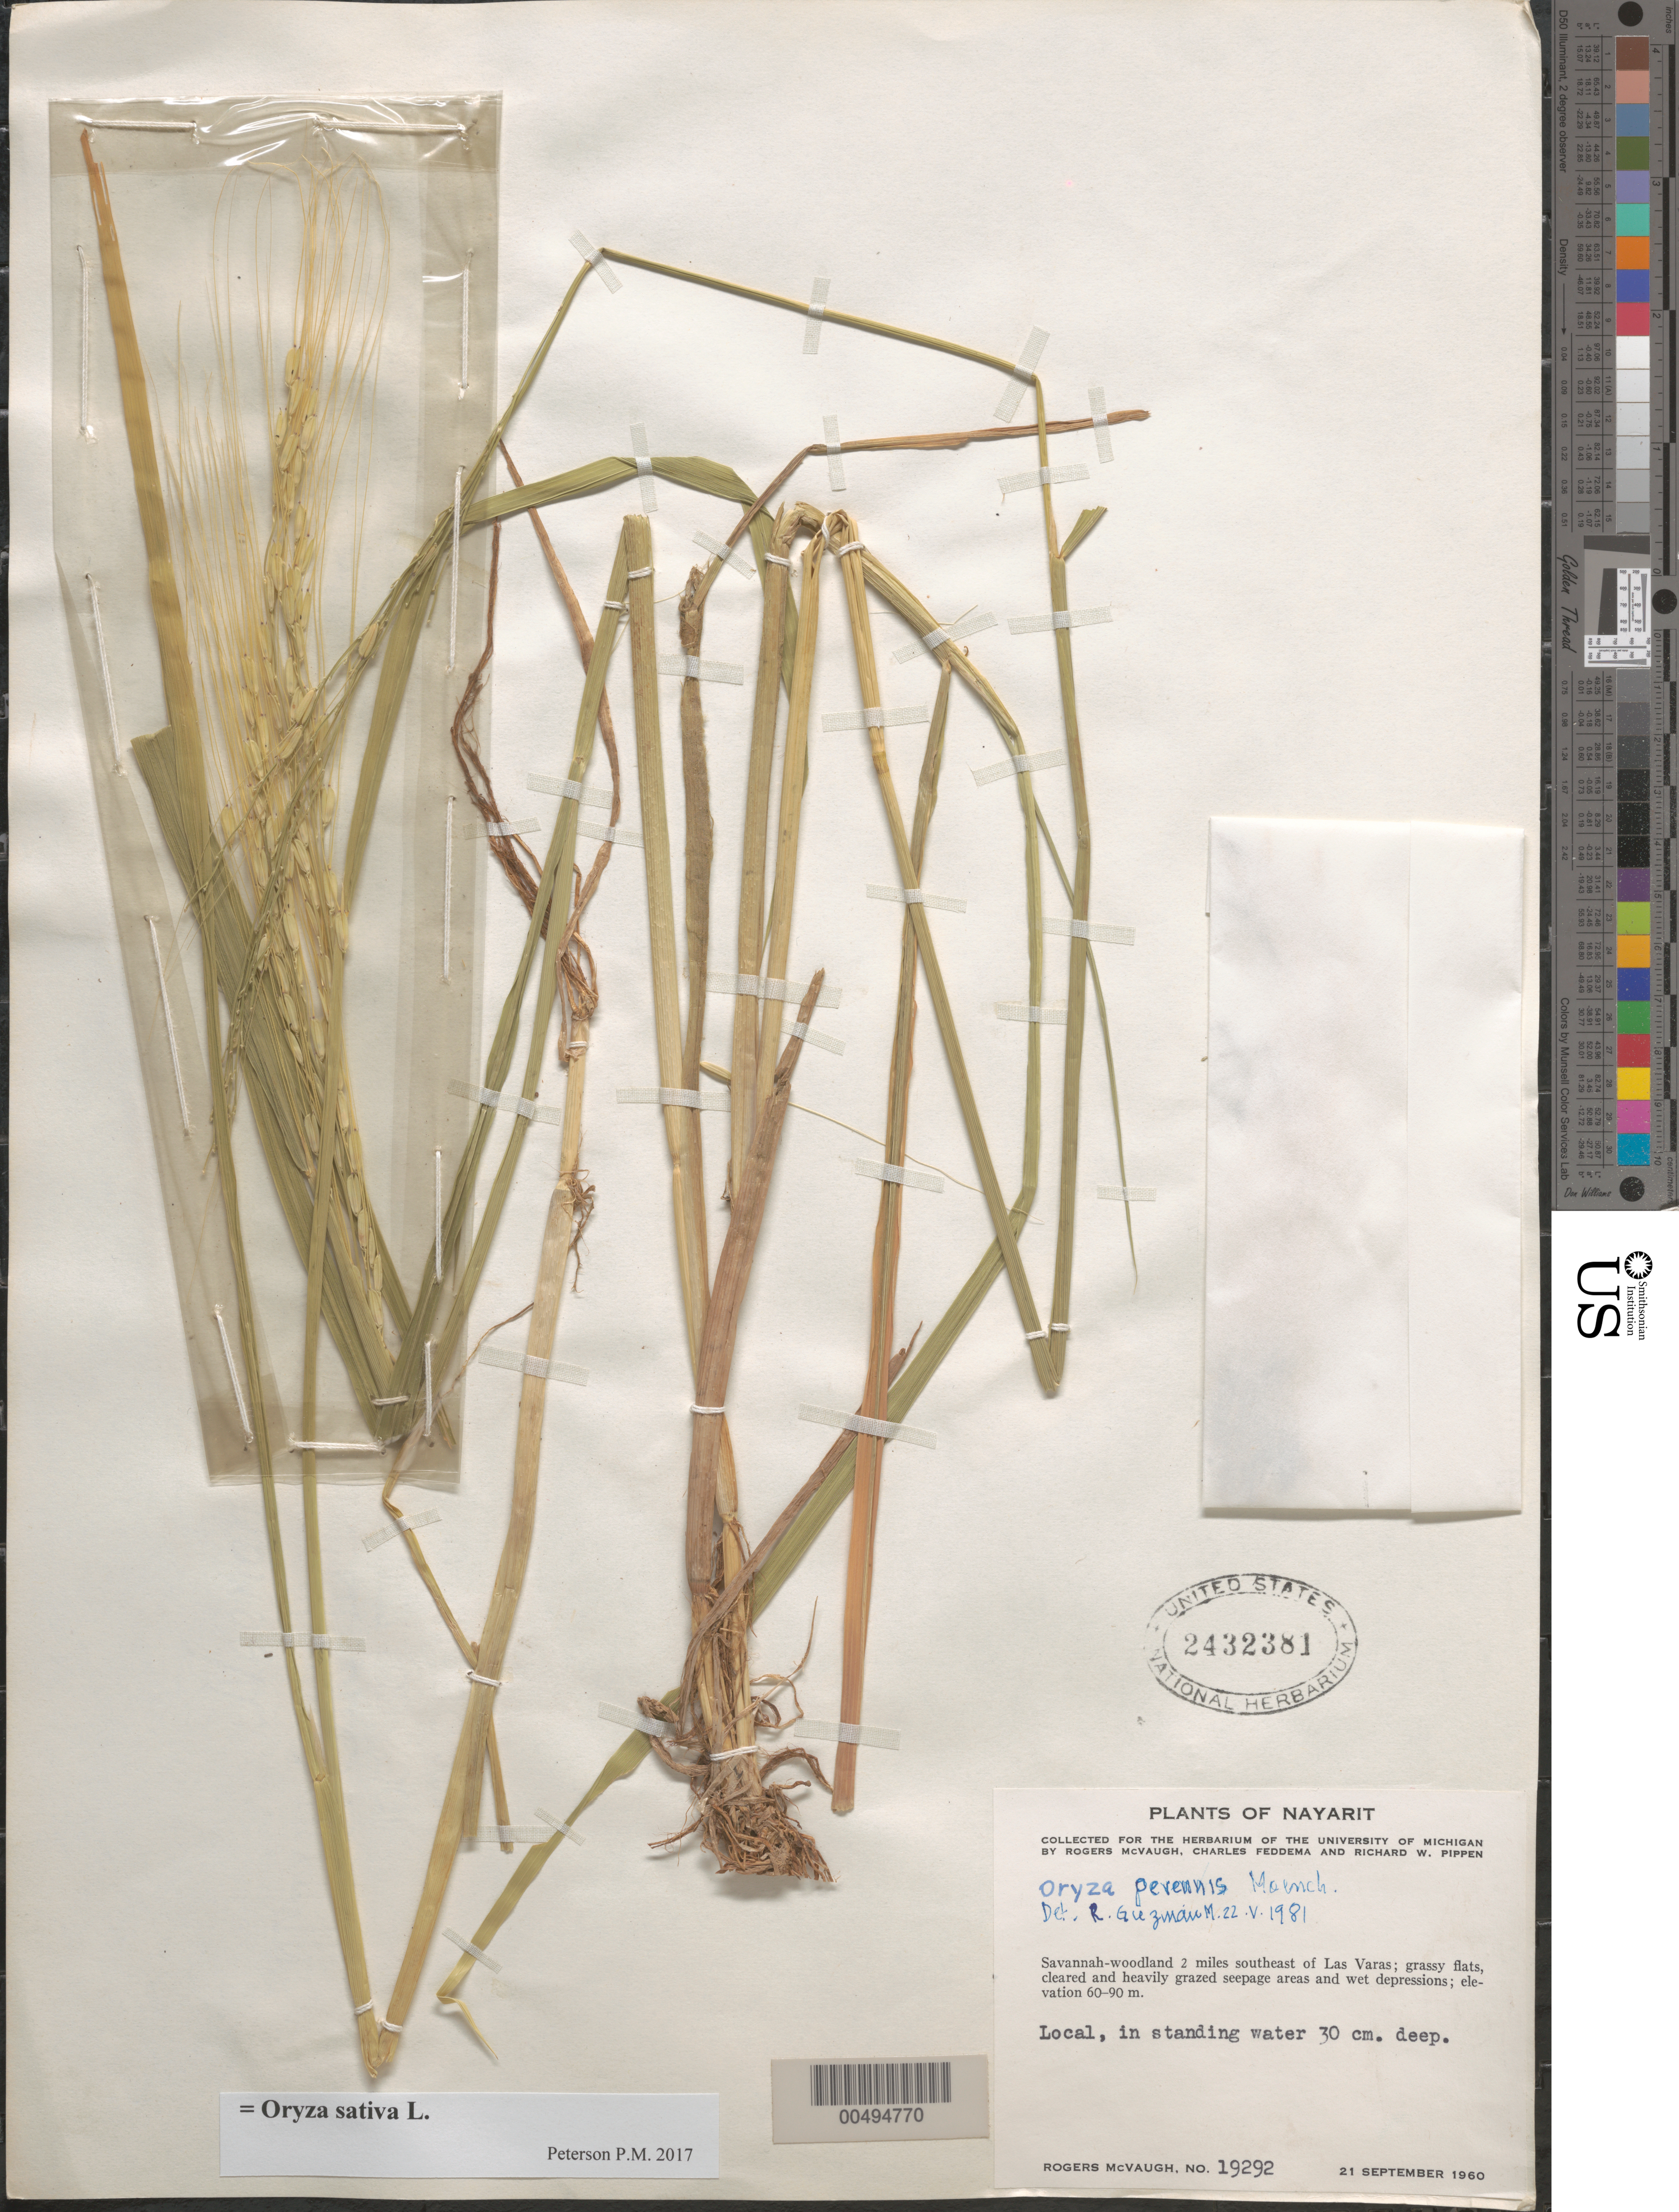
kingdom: Plantae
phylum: Tracheophyta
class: Liliopsida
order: Poales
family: Poaceae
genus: Oryza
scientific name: Oryza sativa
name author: L.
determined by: Poaceae Reorganization Project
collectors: R. McVaugh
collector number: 19292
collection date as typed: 21 Sep 1960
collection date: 1960-09-21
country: Mexico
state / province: Nayarit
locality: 2 mi SE of Las Varas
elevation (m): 60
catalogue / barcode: US 2432381